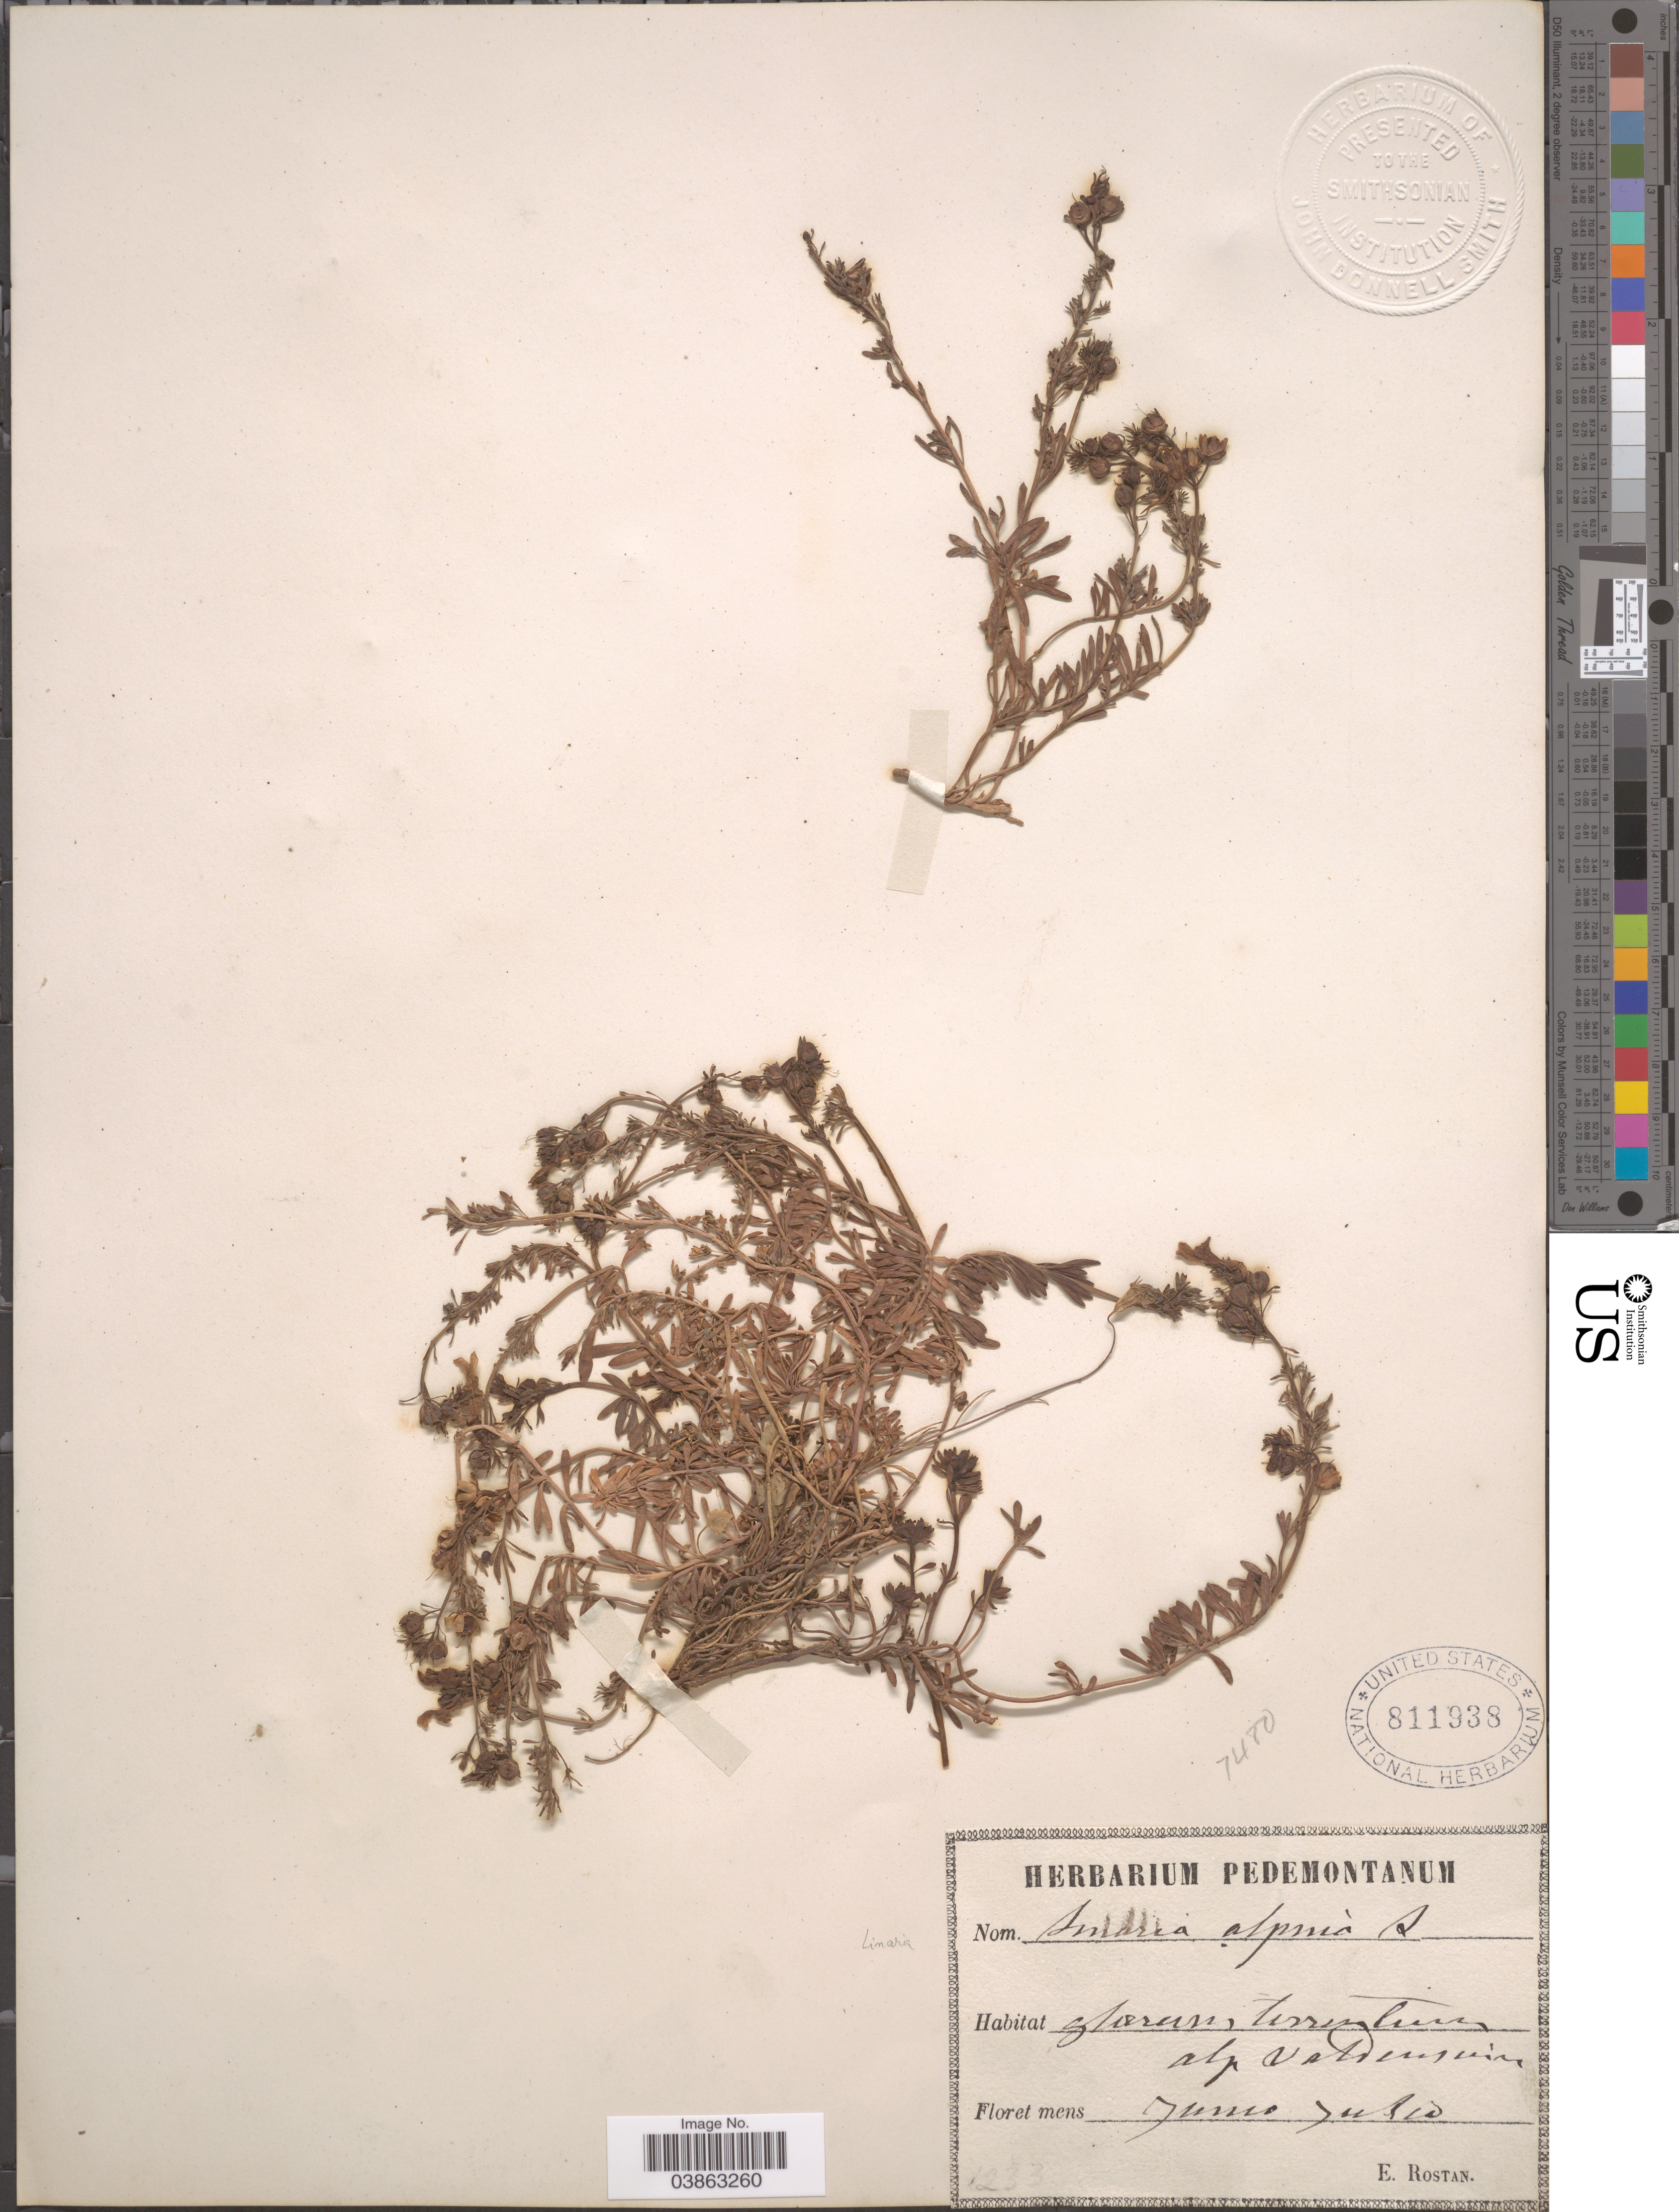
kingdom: Plantae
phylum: Tracheophyta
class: Magnoliopsida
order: Lamiales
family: Plantaginaceae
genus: Linaria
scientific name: Linaria alpina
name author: (L.) Mill.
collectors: E. Rostan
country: Italy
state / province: Piedmont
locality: Strum terrentium alp Valsensuim. [interpreted]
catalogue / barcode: US 811938